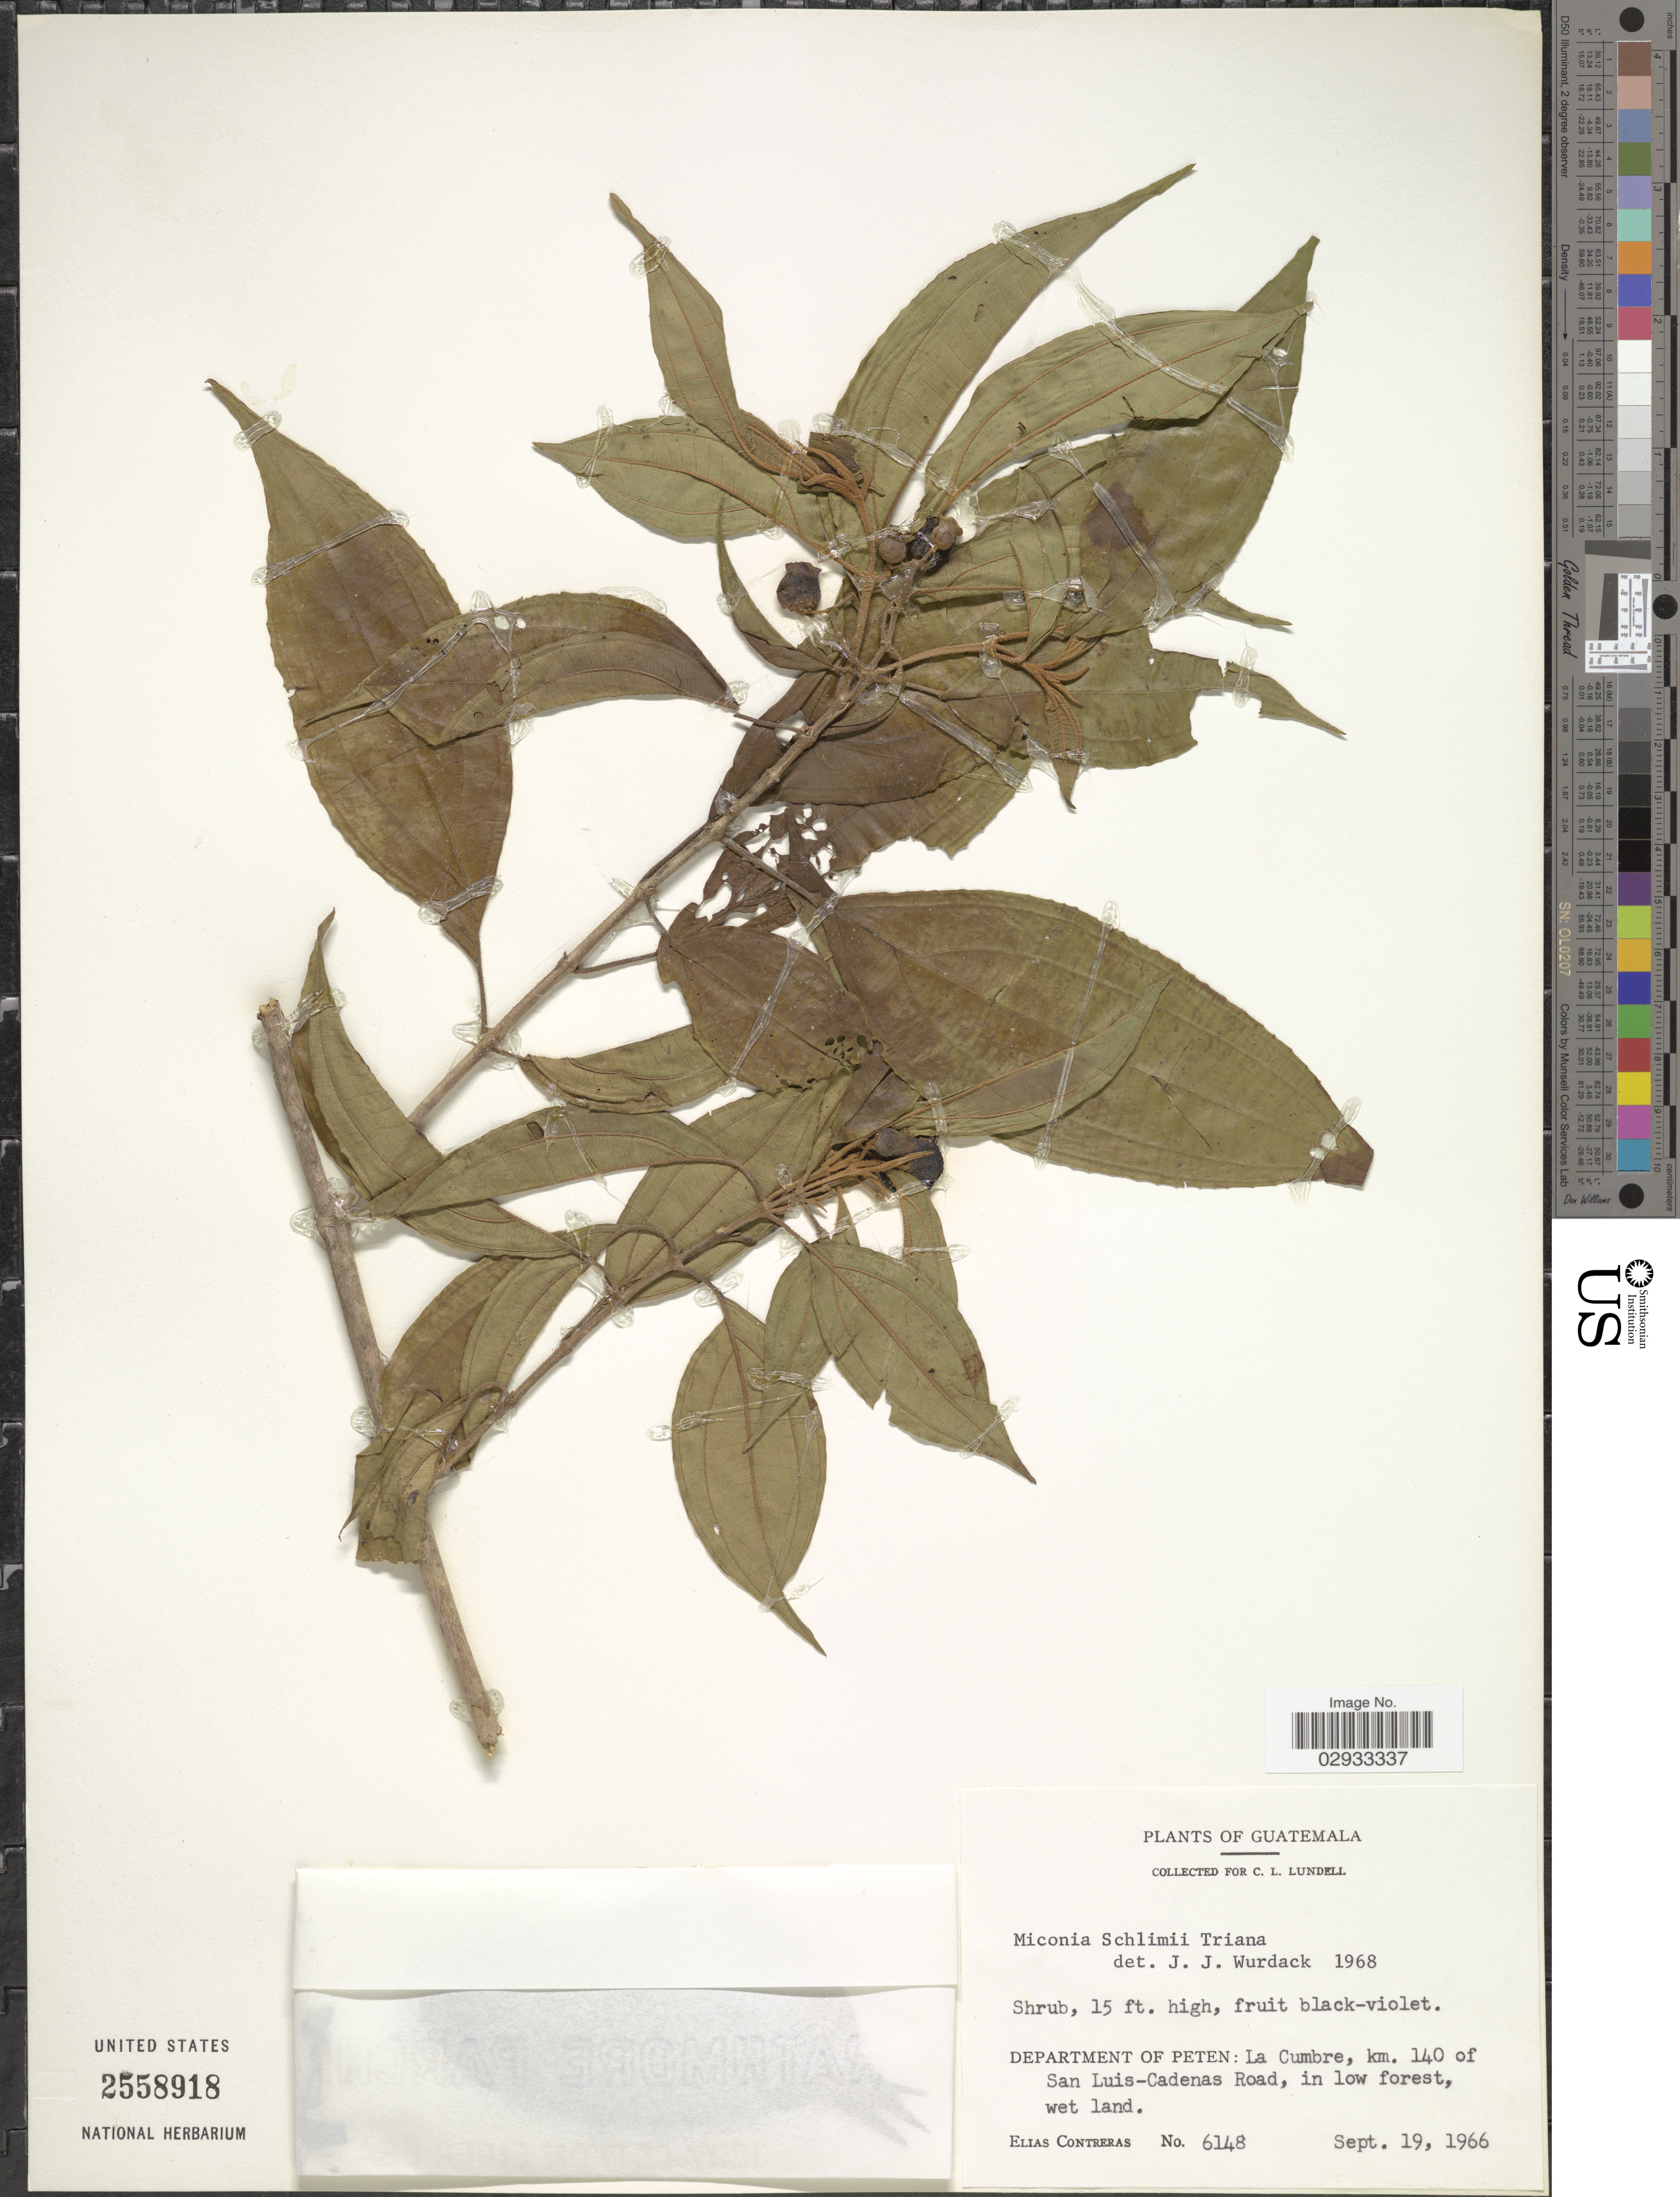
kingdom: Plantae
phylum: Tracheophyta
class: Magnoliopsida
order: Myrtales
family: Melastomataceae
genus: Miconia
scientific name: Miconia schlimii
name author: Triana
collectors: E. Contreras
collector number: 6148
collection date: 1966-09-19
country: Guatemala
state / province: El Petén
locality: Department of Peten: La Cumbre, km. 140 of San Luis-Cadenas Road.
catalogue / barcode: US 2558918